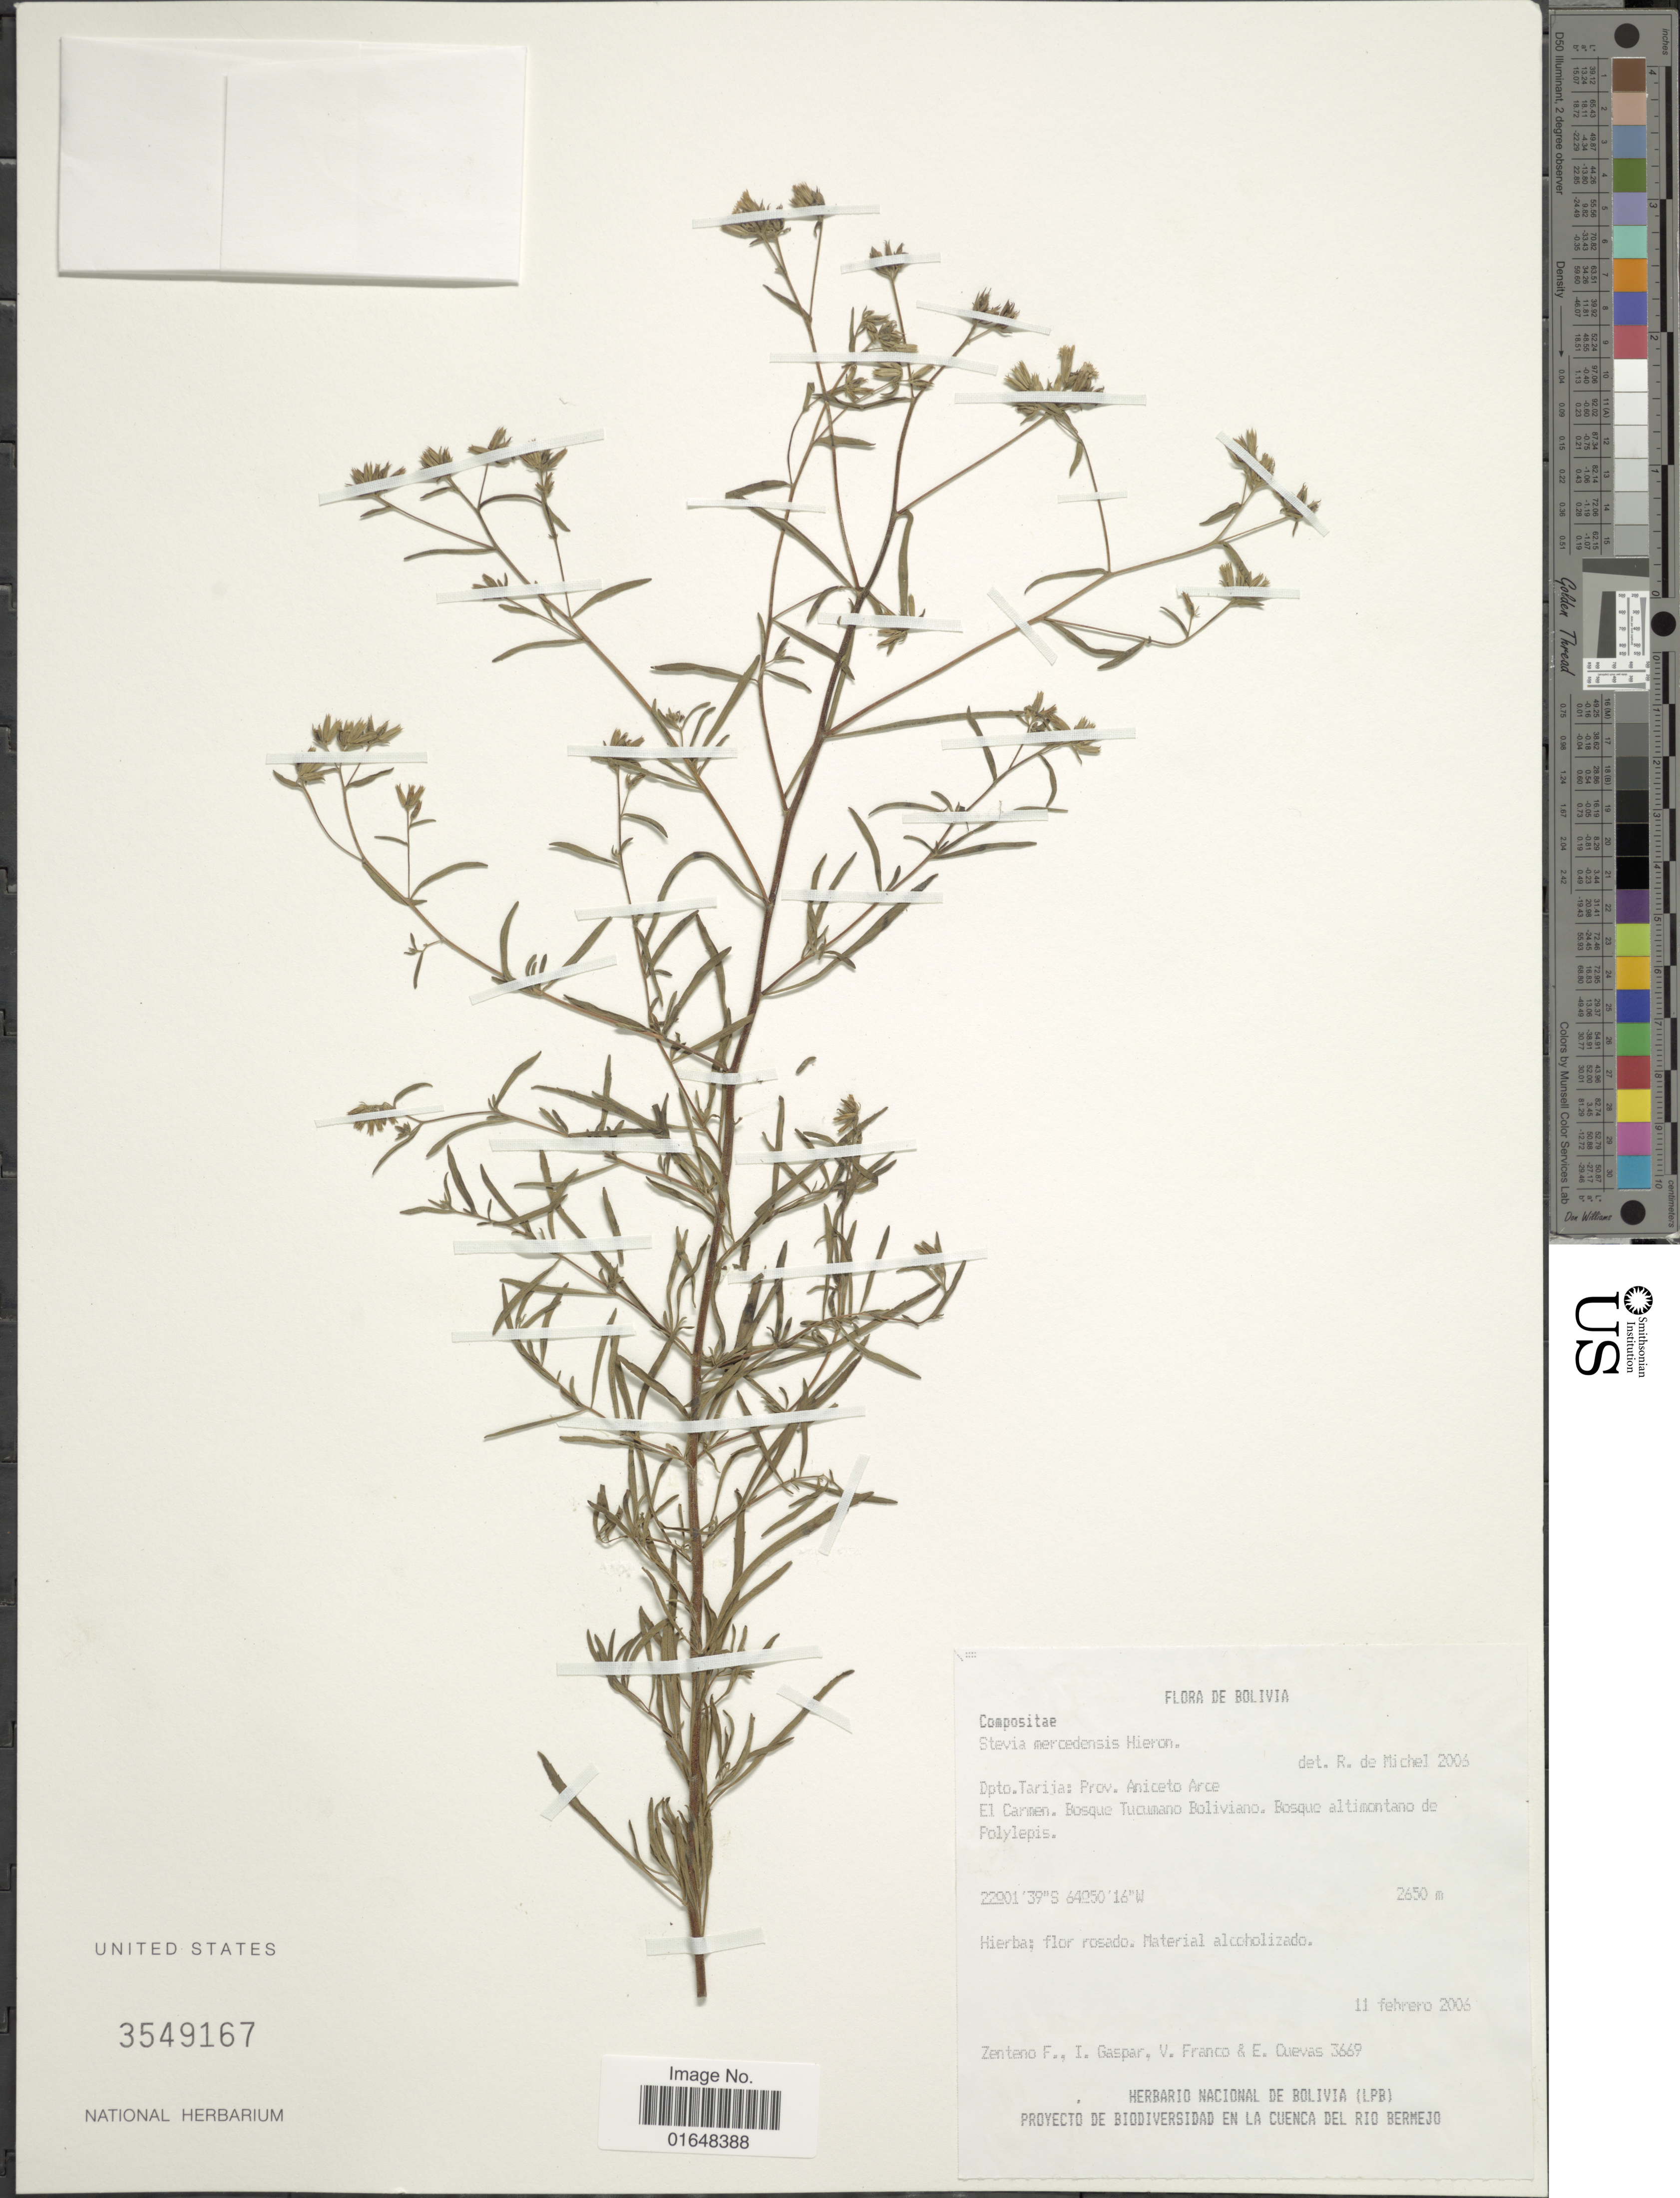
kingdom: Plantae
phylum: Tracheophyta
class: Magnoliopsida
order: Asterales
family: Asteraceae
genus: Stevia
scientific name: Stevia mercedensis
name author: Hieron.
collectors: F. Zenteno, I. Gaspar, V. Franco & E. Cuevas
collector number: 3669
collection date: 2006-02-11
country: Bolivia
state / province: Tarija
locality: Dpto. tarija: Prov. Aniceto Arce. El Cannen. Bosque Tucumano Boliviano. Bosque altimontano de Polylepis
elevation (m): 2650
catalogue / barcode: US 3549167